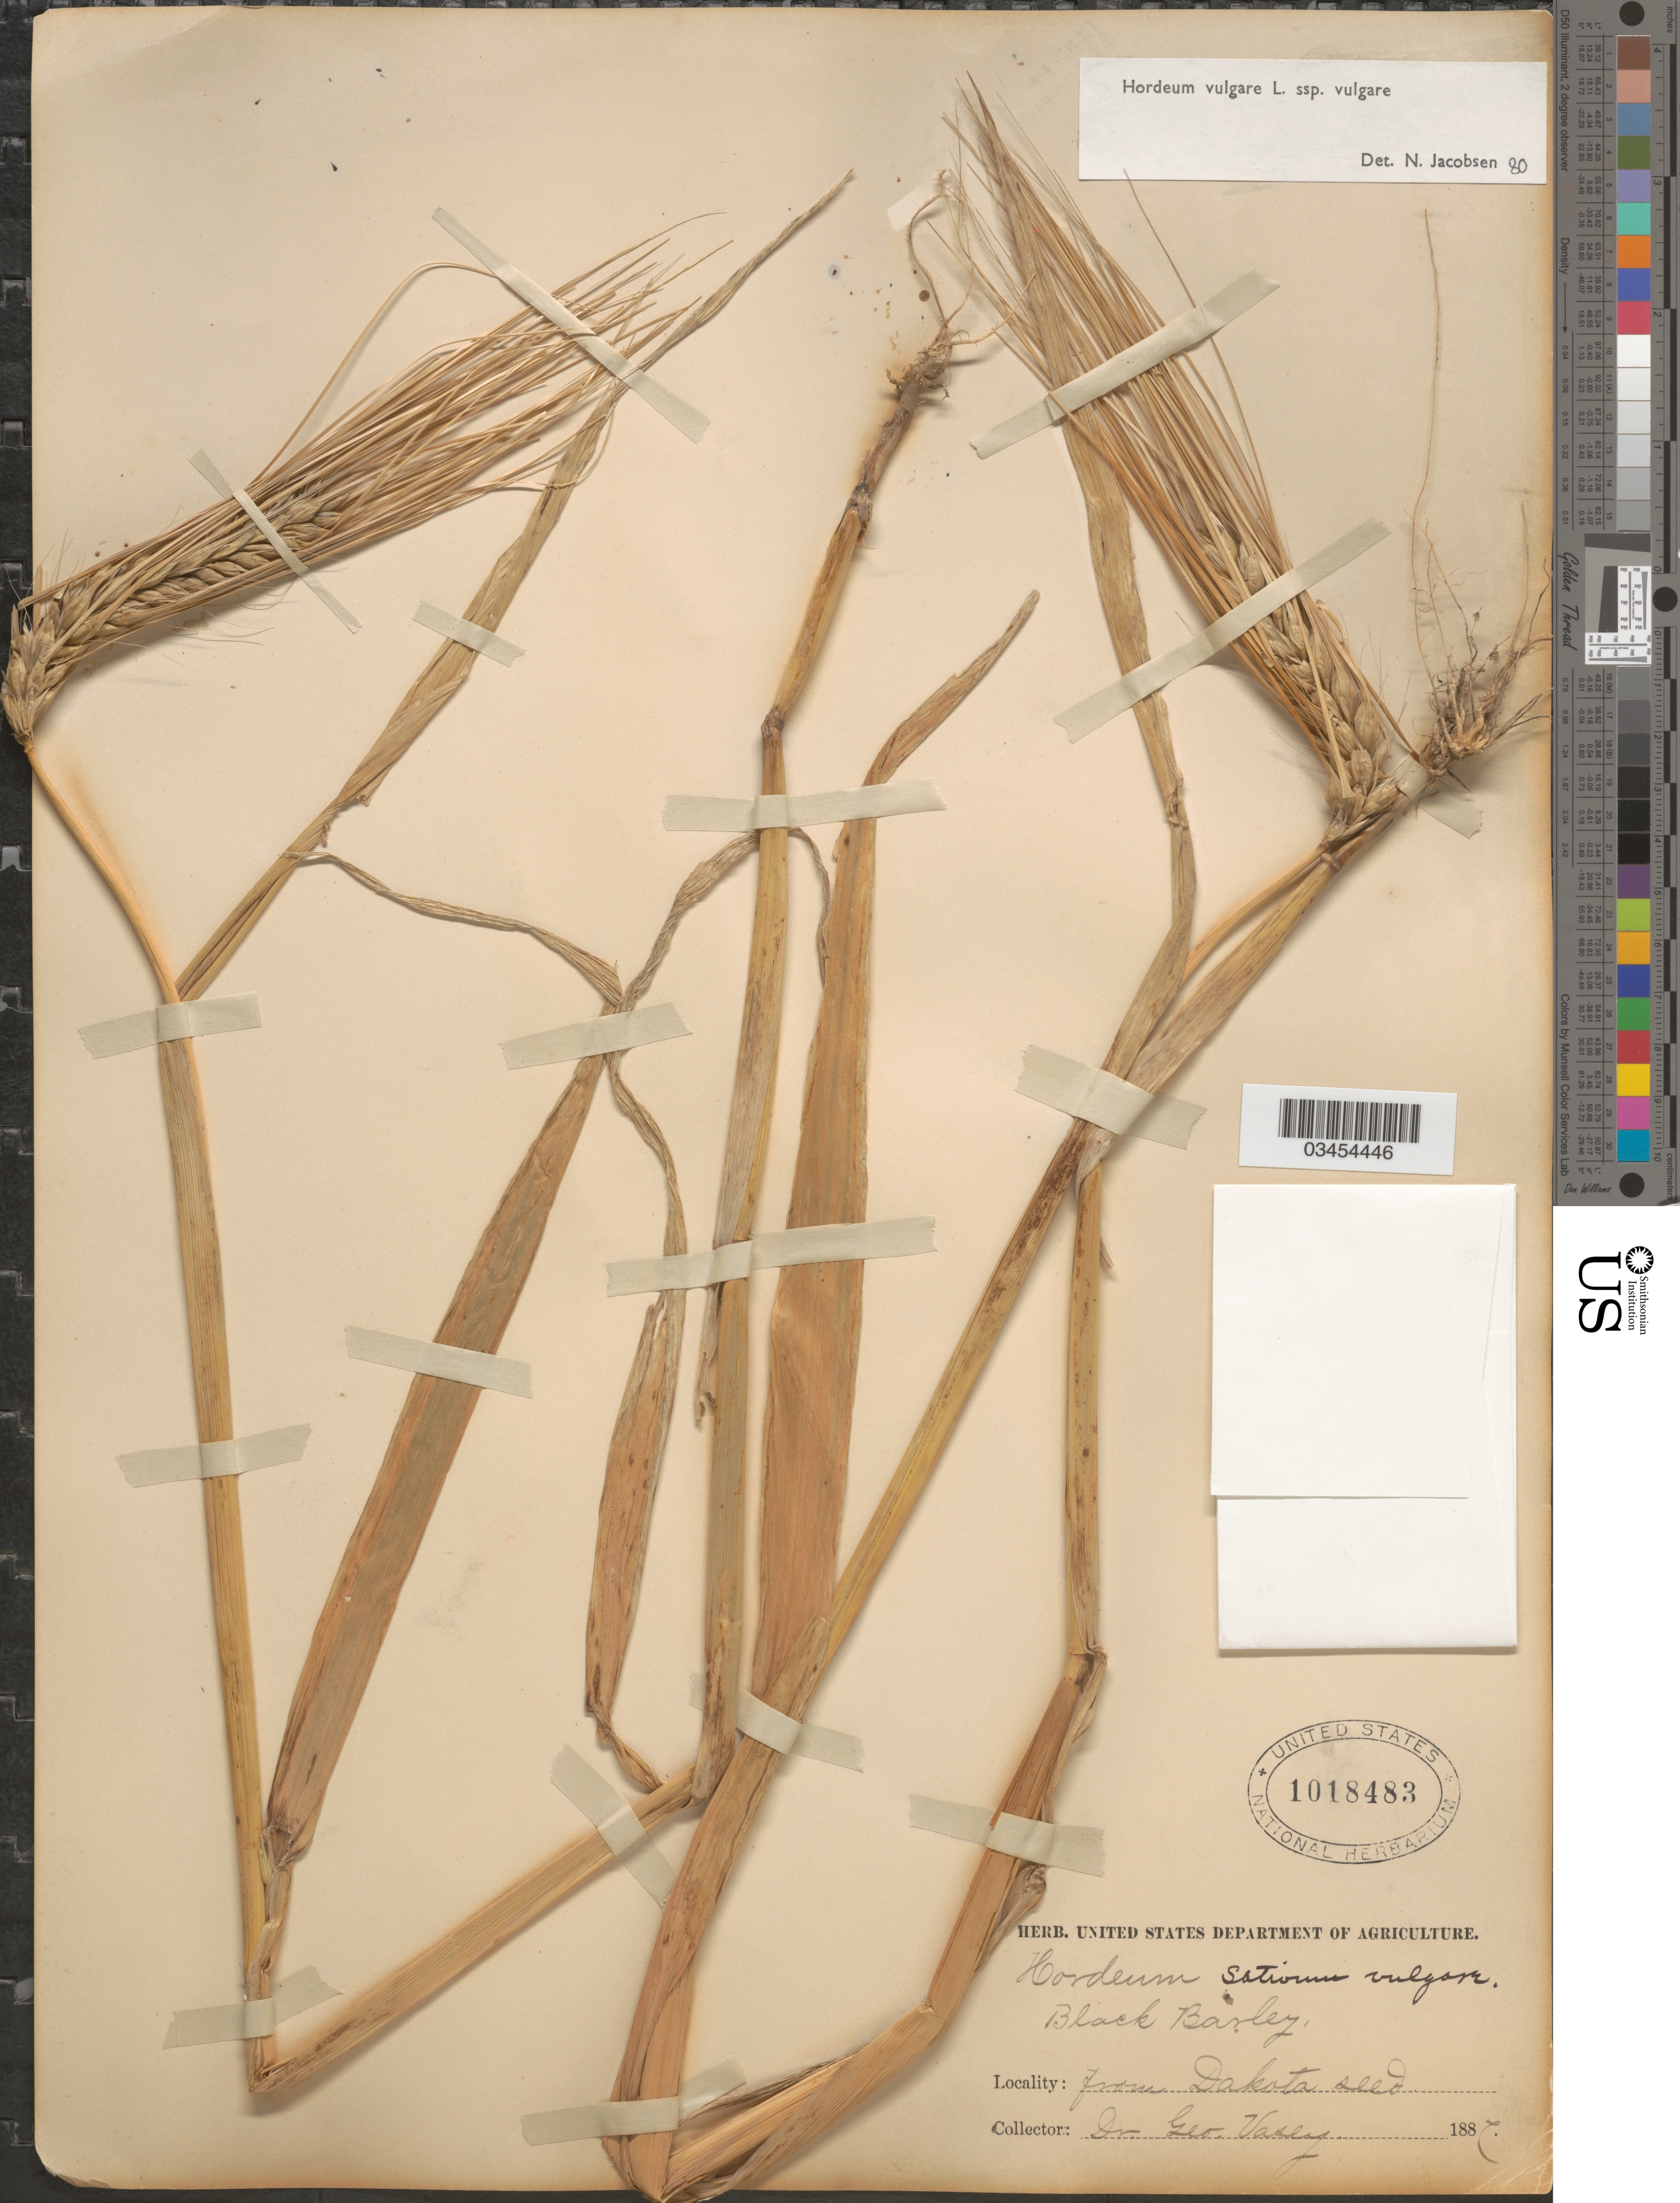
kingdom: Plantae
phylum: Tracheophyta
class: Liliopsida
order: Poales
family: Poaceae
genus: Hordeum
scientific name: Hordeum vulgare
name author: L.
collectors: G. Vasey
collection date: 1887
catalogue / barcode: US 1018483